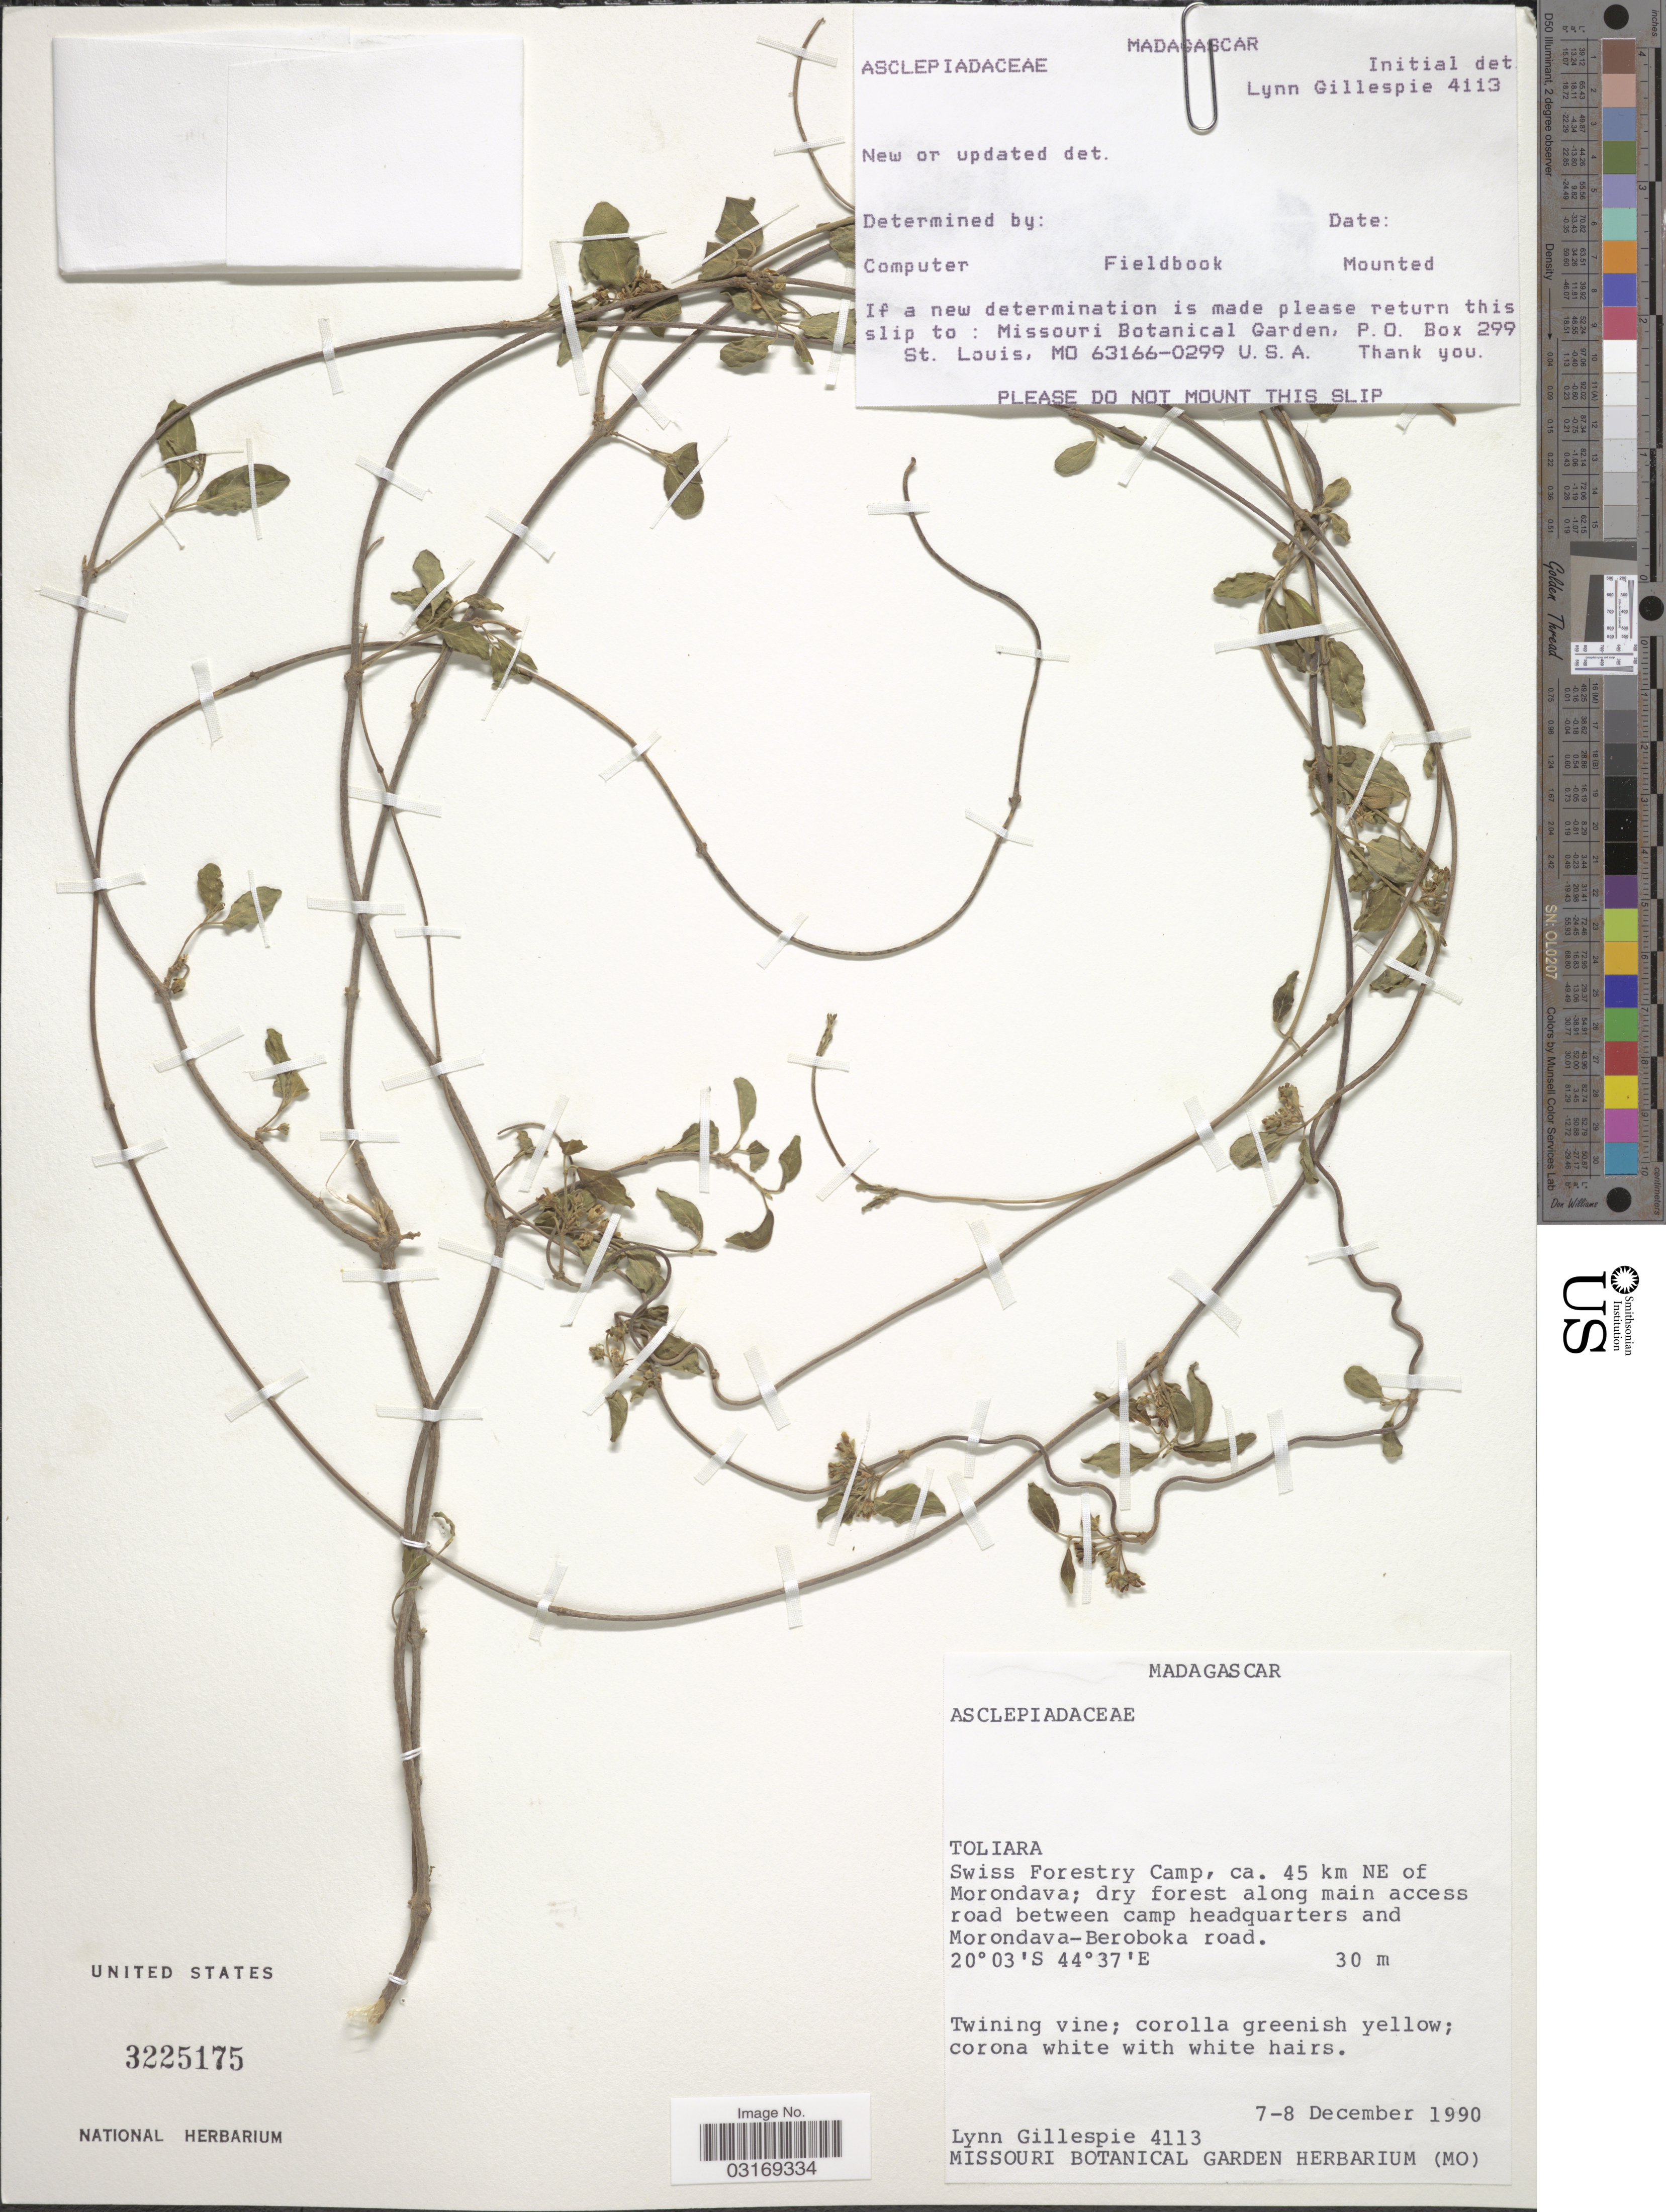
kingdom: Plantae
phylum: Tracheophyta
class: Magnoliopsida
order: Gentianales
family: Apocynaceae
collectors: L. J. Gillespie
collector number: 4113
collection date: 1990-12-07/1990-12-08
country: Madagascar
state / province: Menabe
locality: Swiss Forestry Camp, ca. 45 km NE of Morondava; dry forest along main access road between camp headquarters and Morondava-Berboboka road.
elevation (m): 30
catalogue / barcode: US 3225175